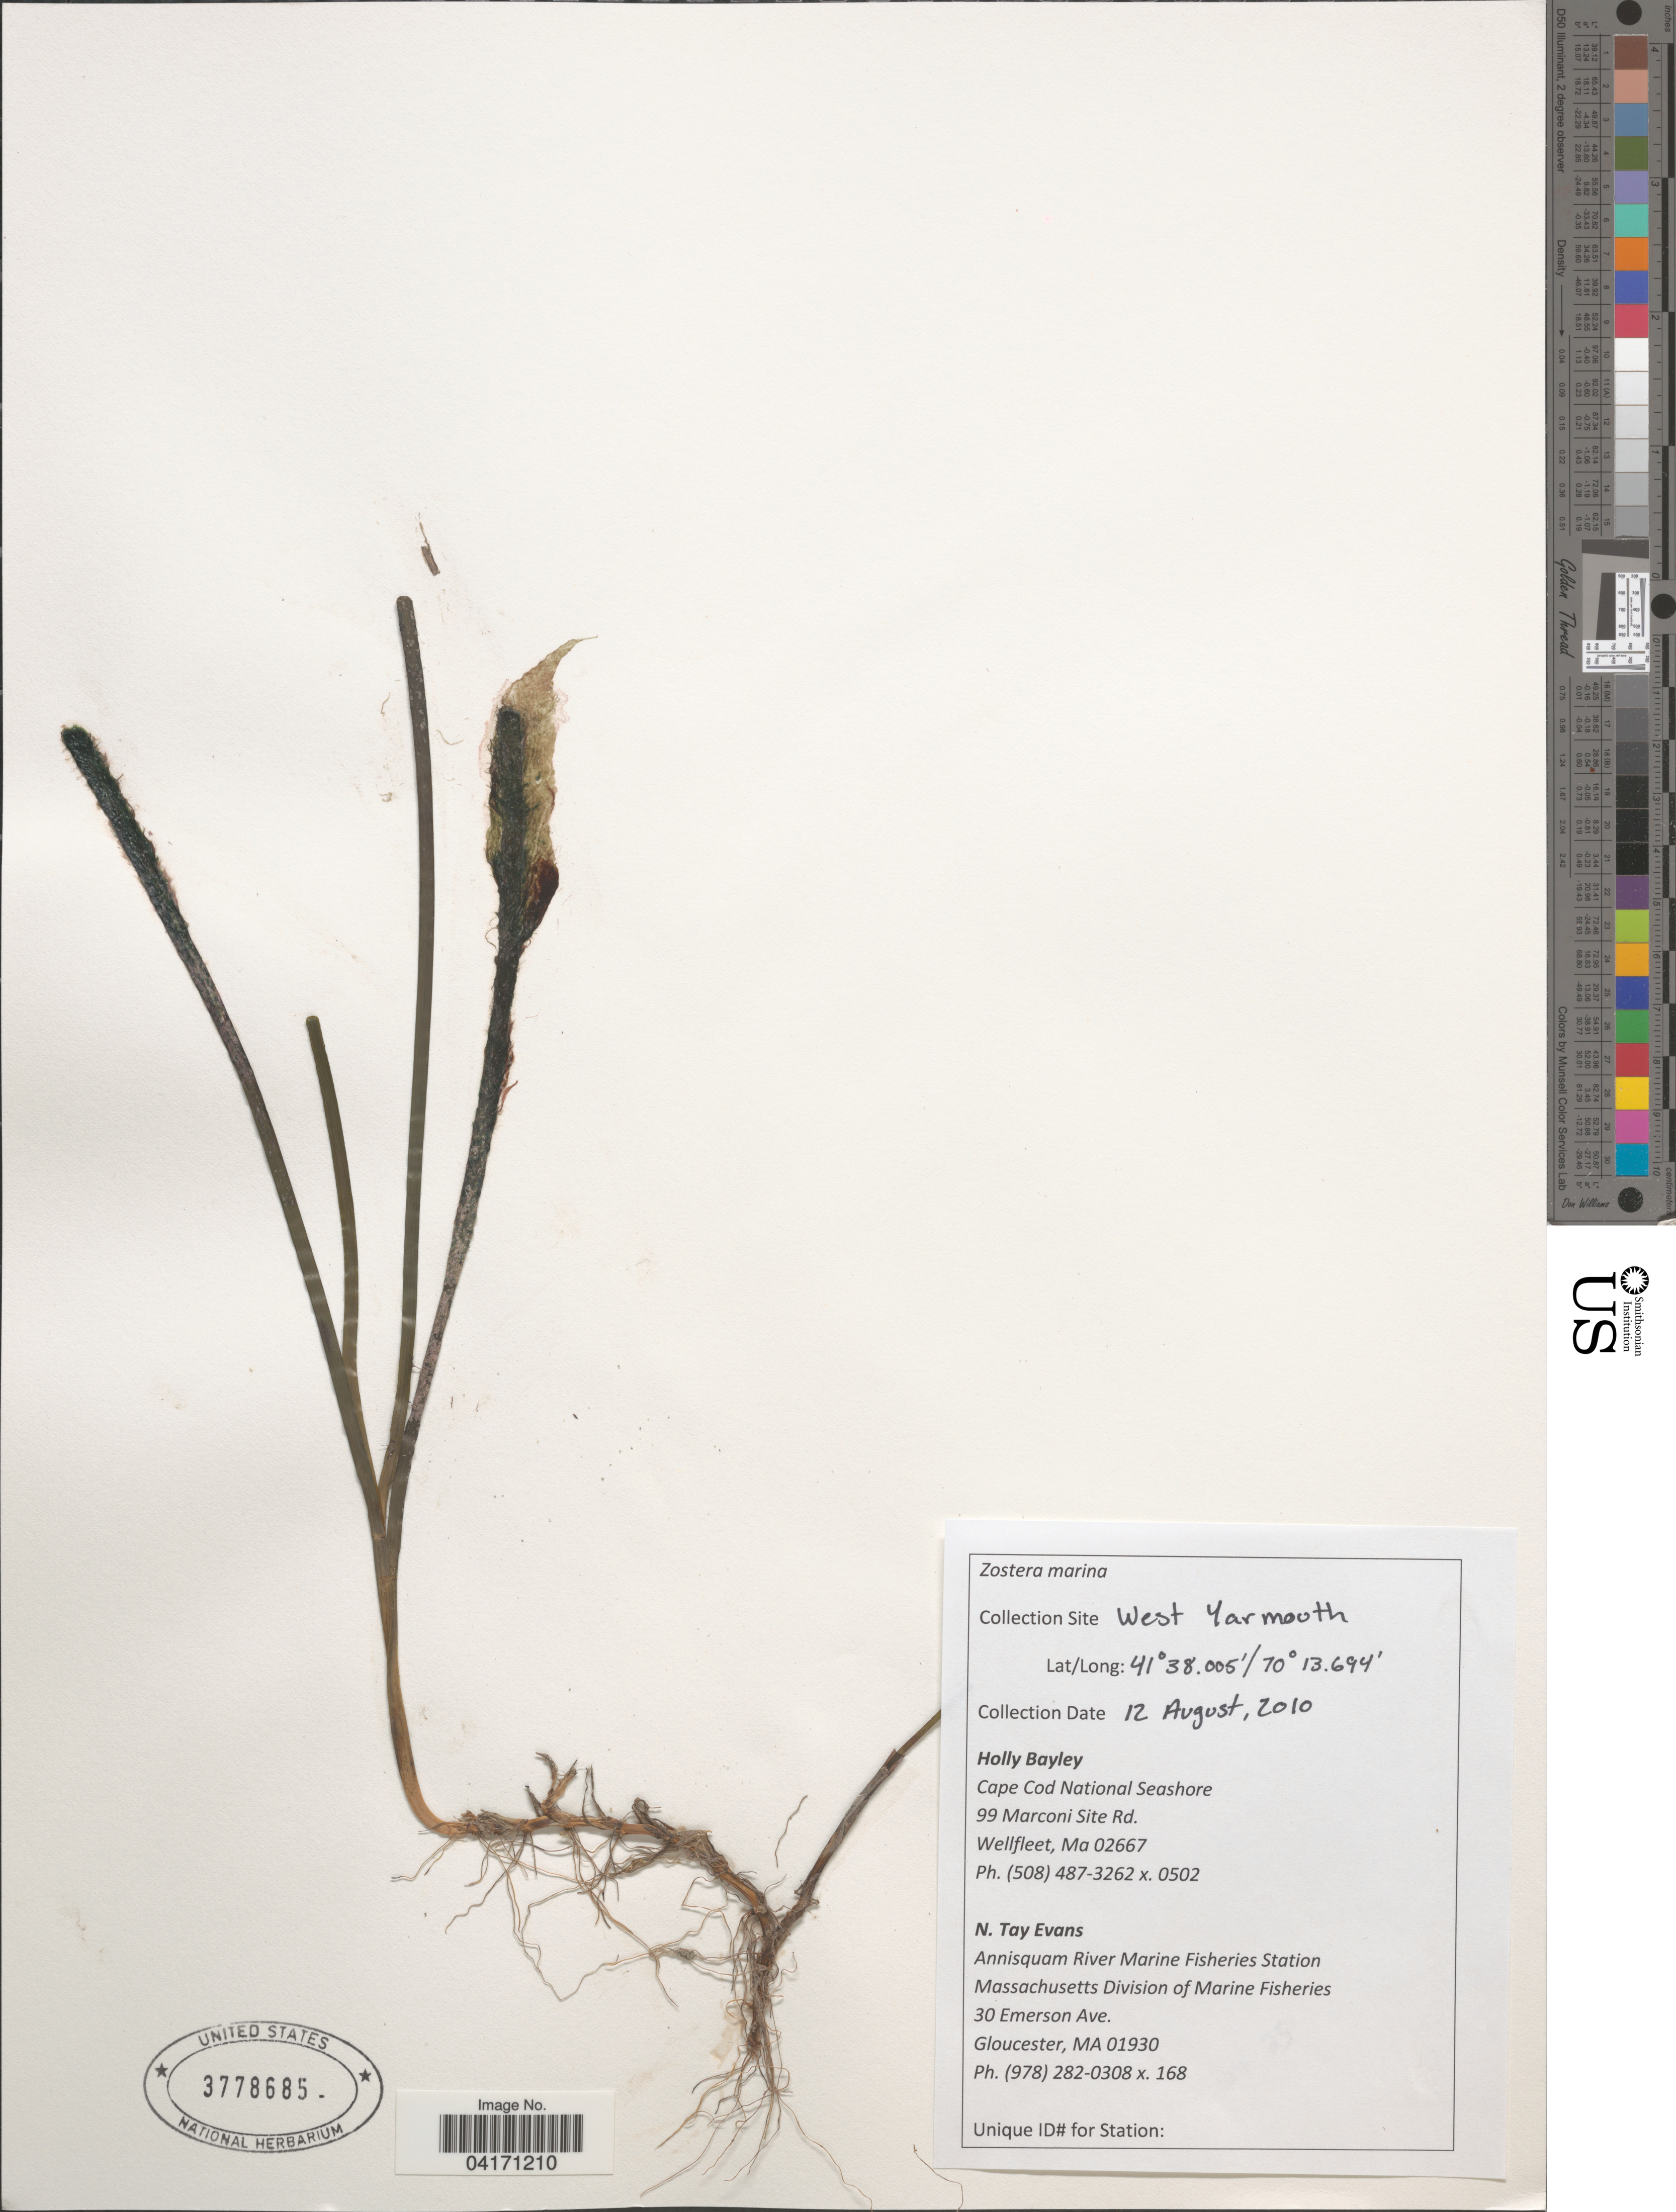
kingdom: Plantae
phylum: Tracheophyta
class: Liliopsida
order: Alismatales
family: Zosteraceae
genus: Zostera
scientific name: Zostera marina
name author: L.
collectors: H. Bayley & N. Evans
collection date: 2010-08-12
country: United States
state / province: Massachusetts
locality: West Yarmouth.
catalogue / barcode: US 3778685